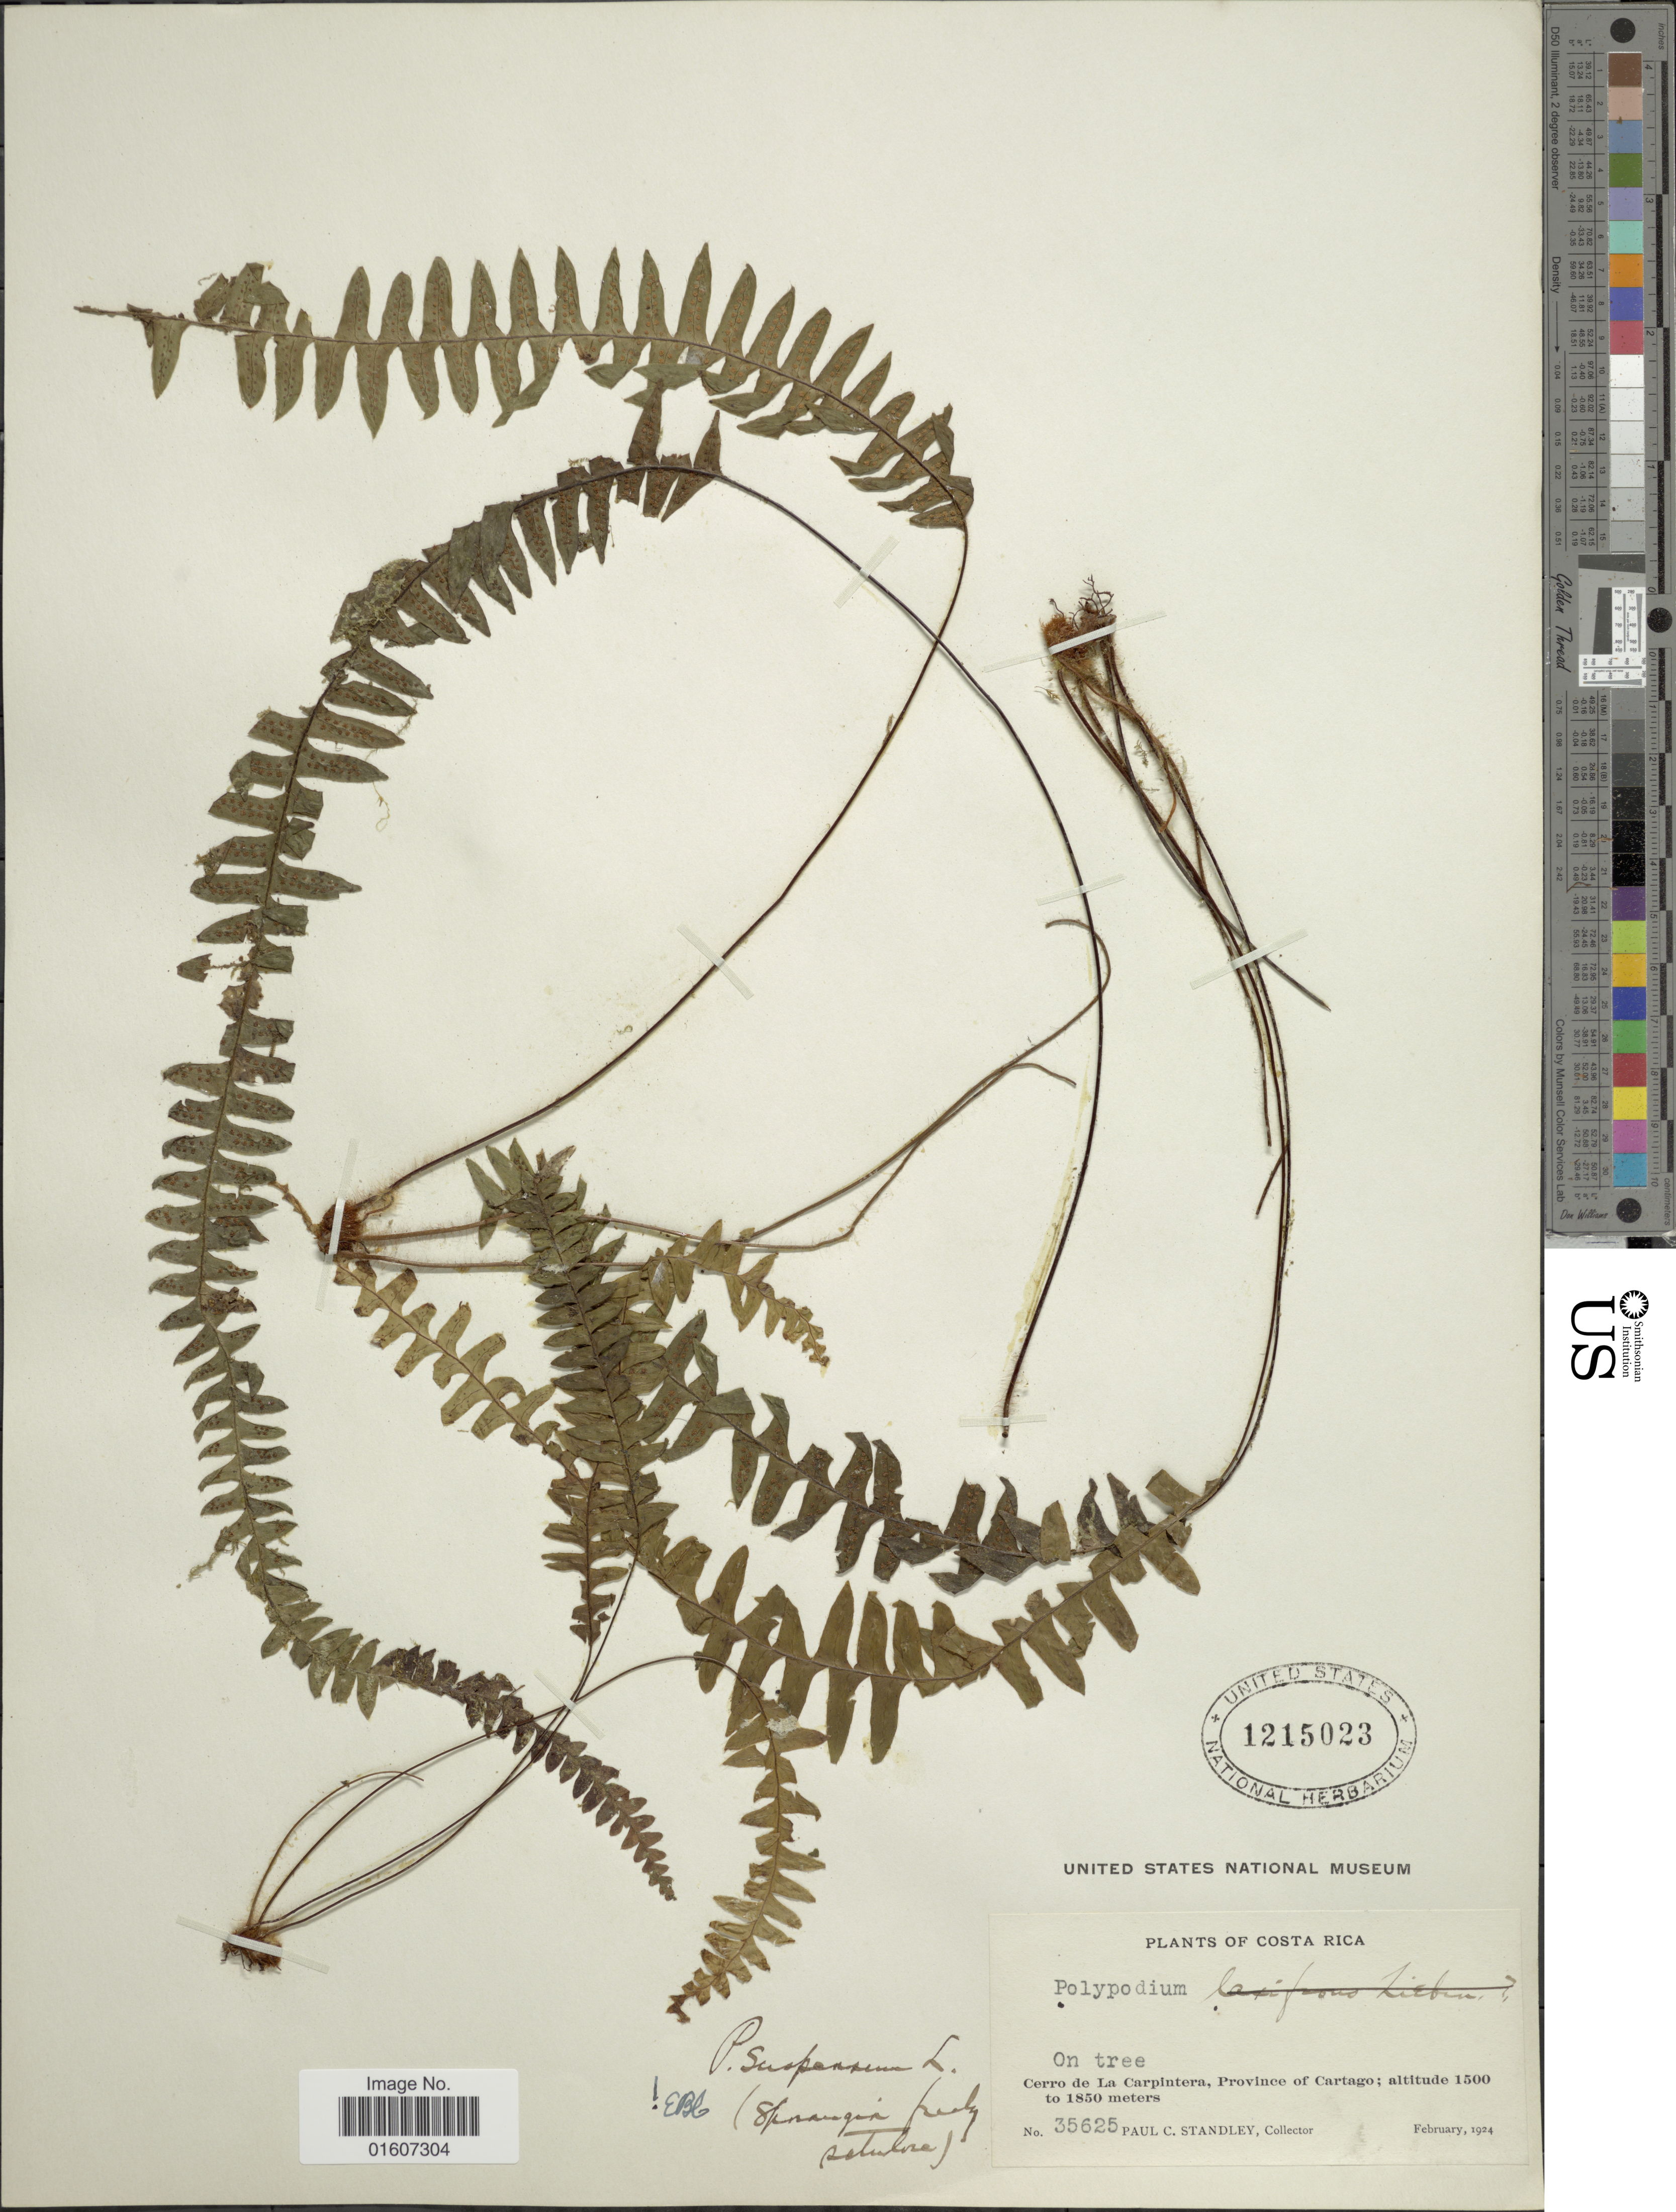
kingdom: Plantae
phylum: Tracheophyta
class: Polypodiopsida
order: Polypodiales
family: Polypodiaceae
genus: Terpsichore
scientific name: Terpsichore asplenifolia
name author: (L.) A.R. Sm.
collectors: P. C. Standley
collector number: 35625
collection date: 1924-02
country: Costa Rica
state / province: Cartago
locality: Cerro de La Carpintera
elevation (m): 1500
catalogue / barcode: US 1215023